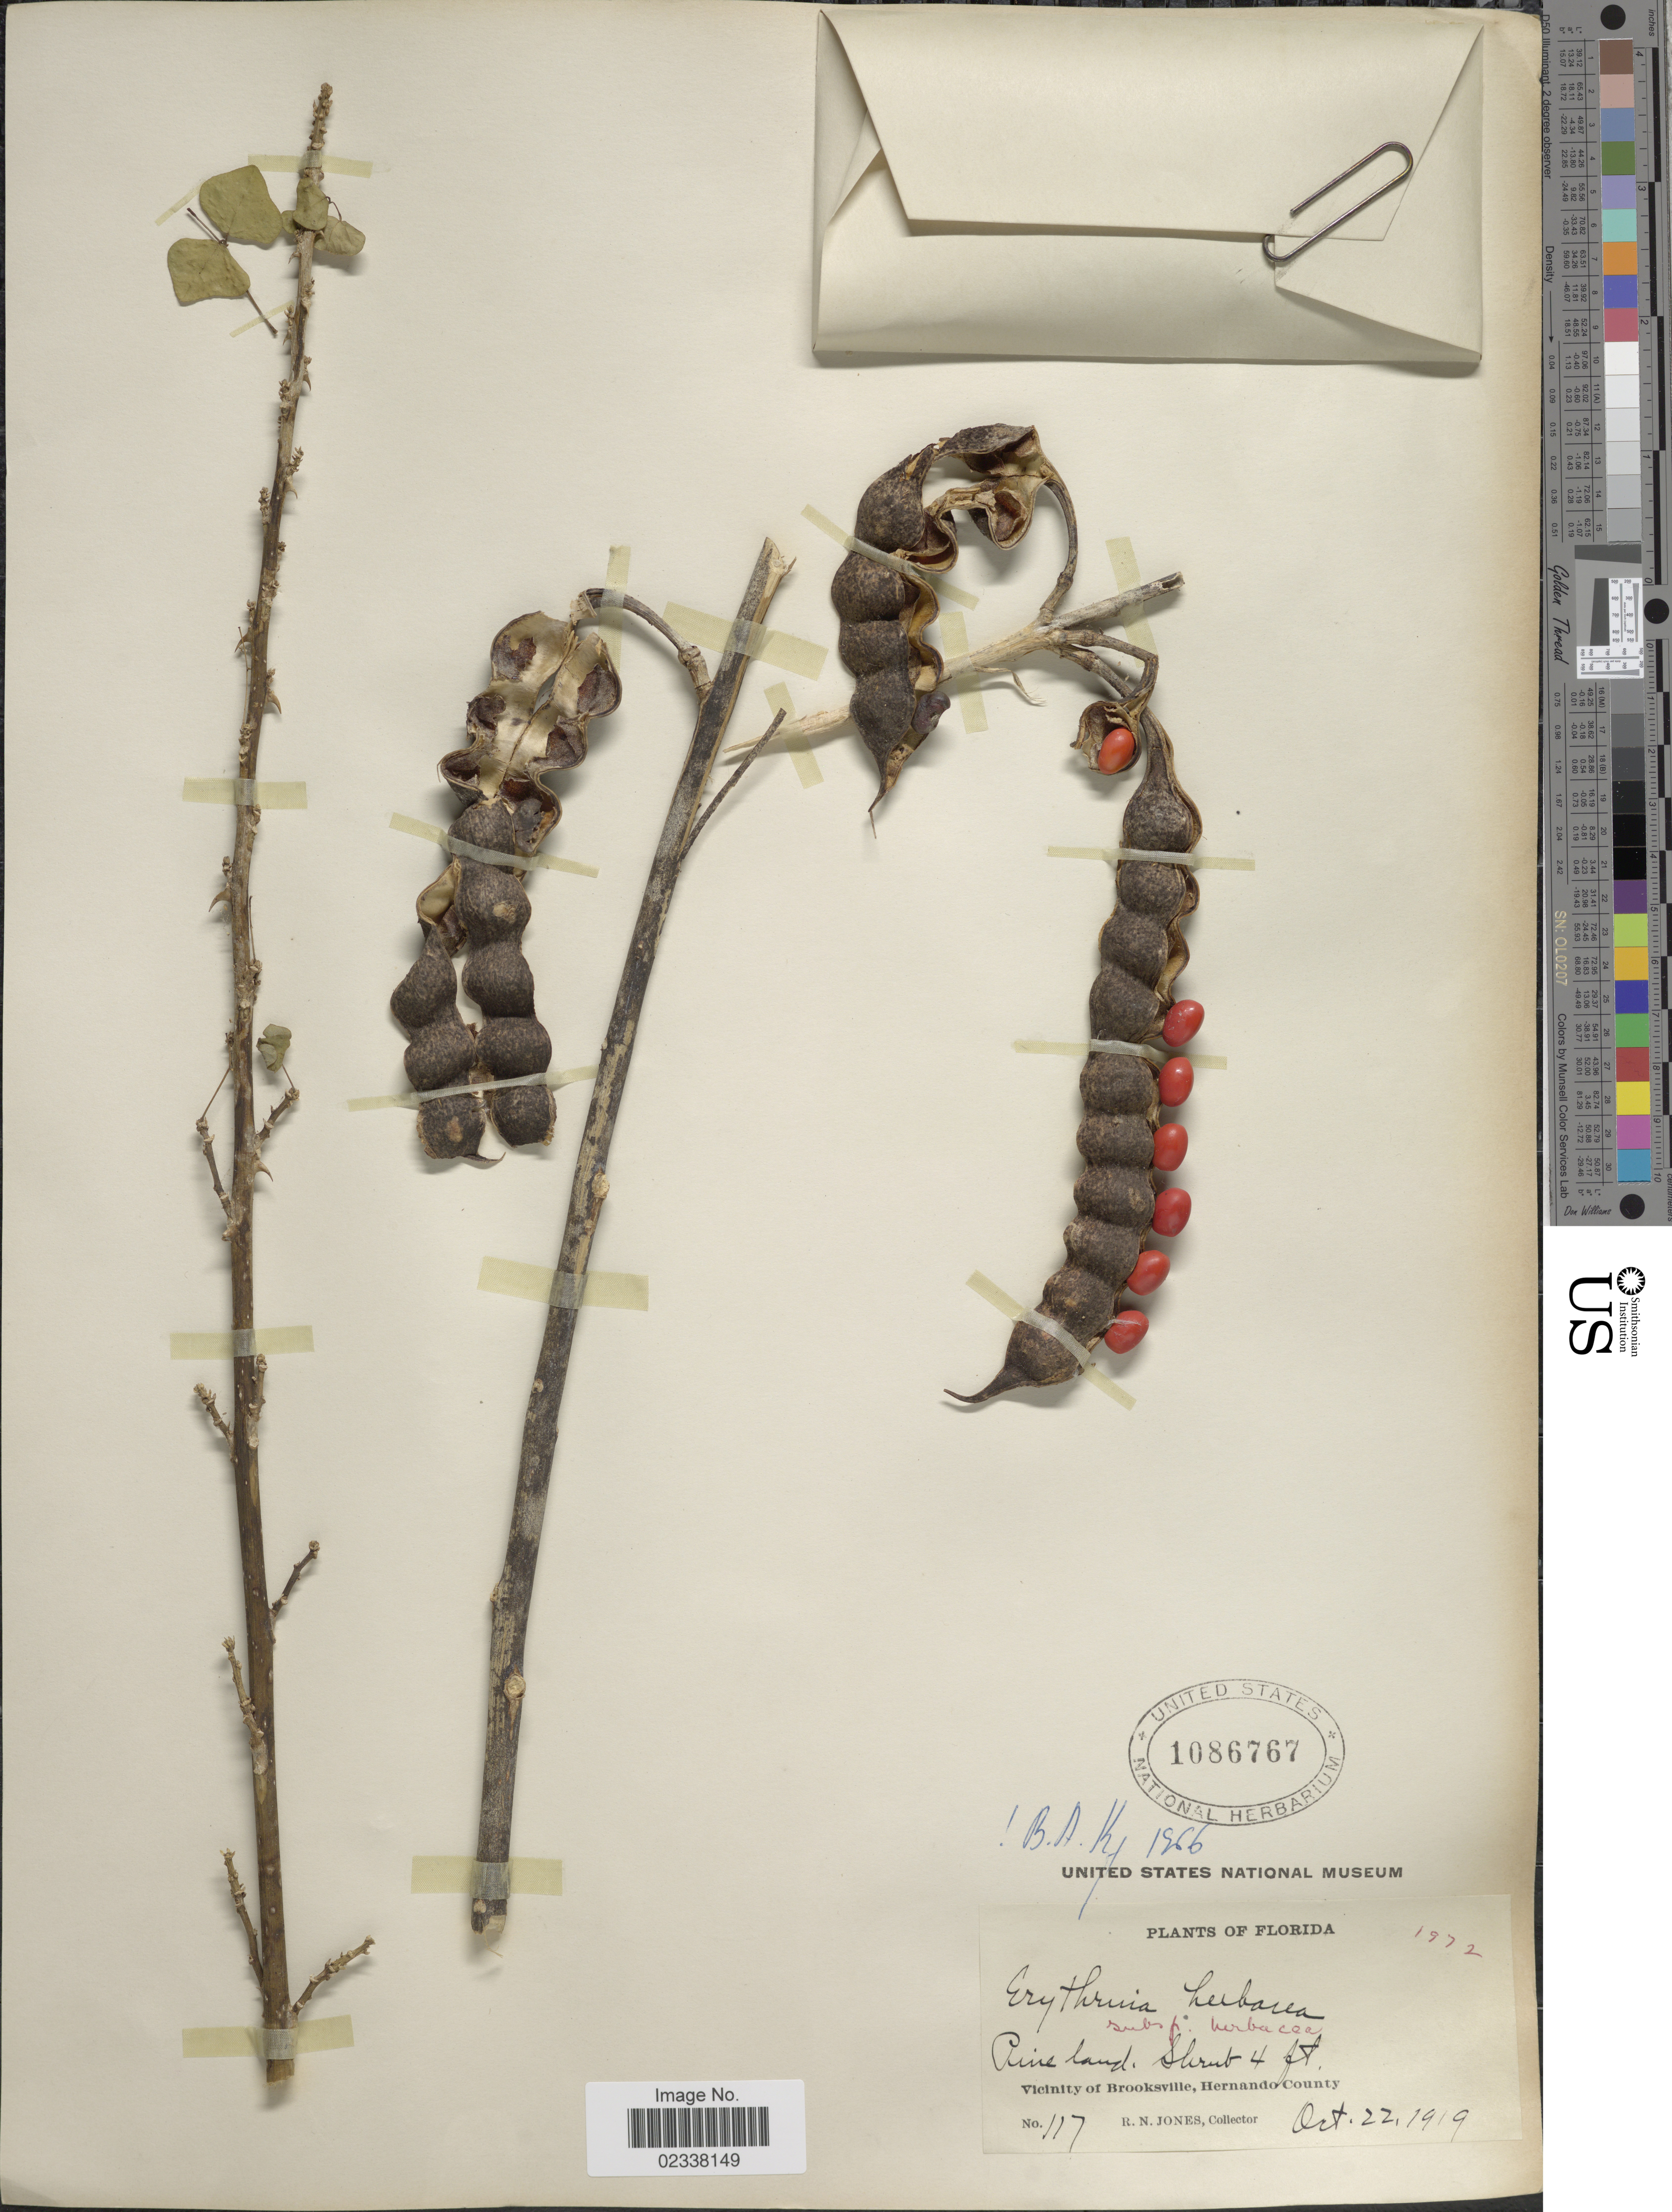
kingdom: Plantae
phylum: Tracheophyta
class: Magnoliopsida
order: Fabales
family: Fabaceae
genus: Erythrina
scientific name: Erythrina herbacea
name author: L.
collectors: R. N. Jones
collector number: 117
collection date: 1919-10-22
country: United States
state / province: Florida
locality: Vicinity of Brooksville, Hernando County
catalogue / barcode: US 1086767